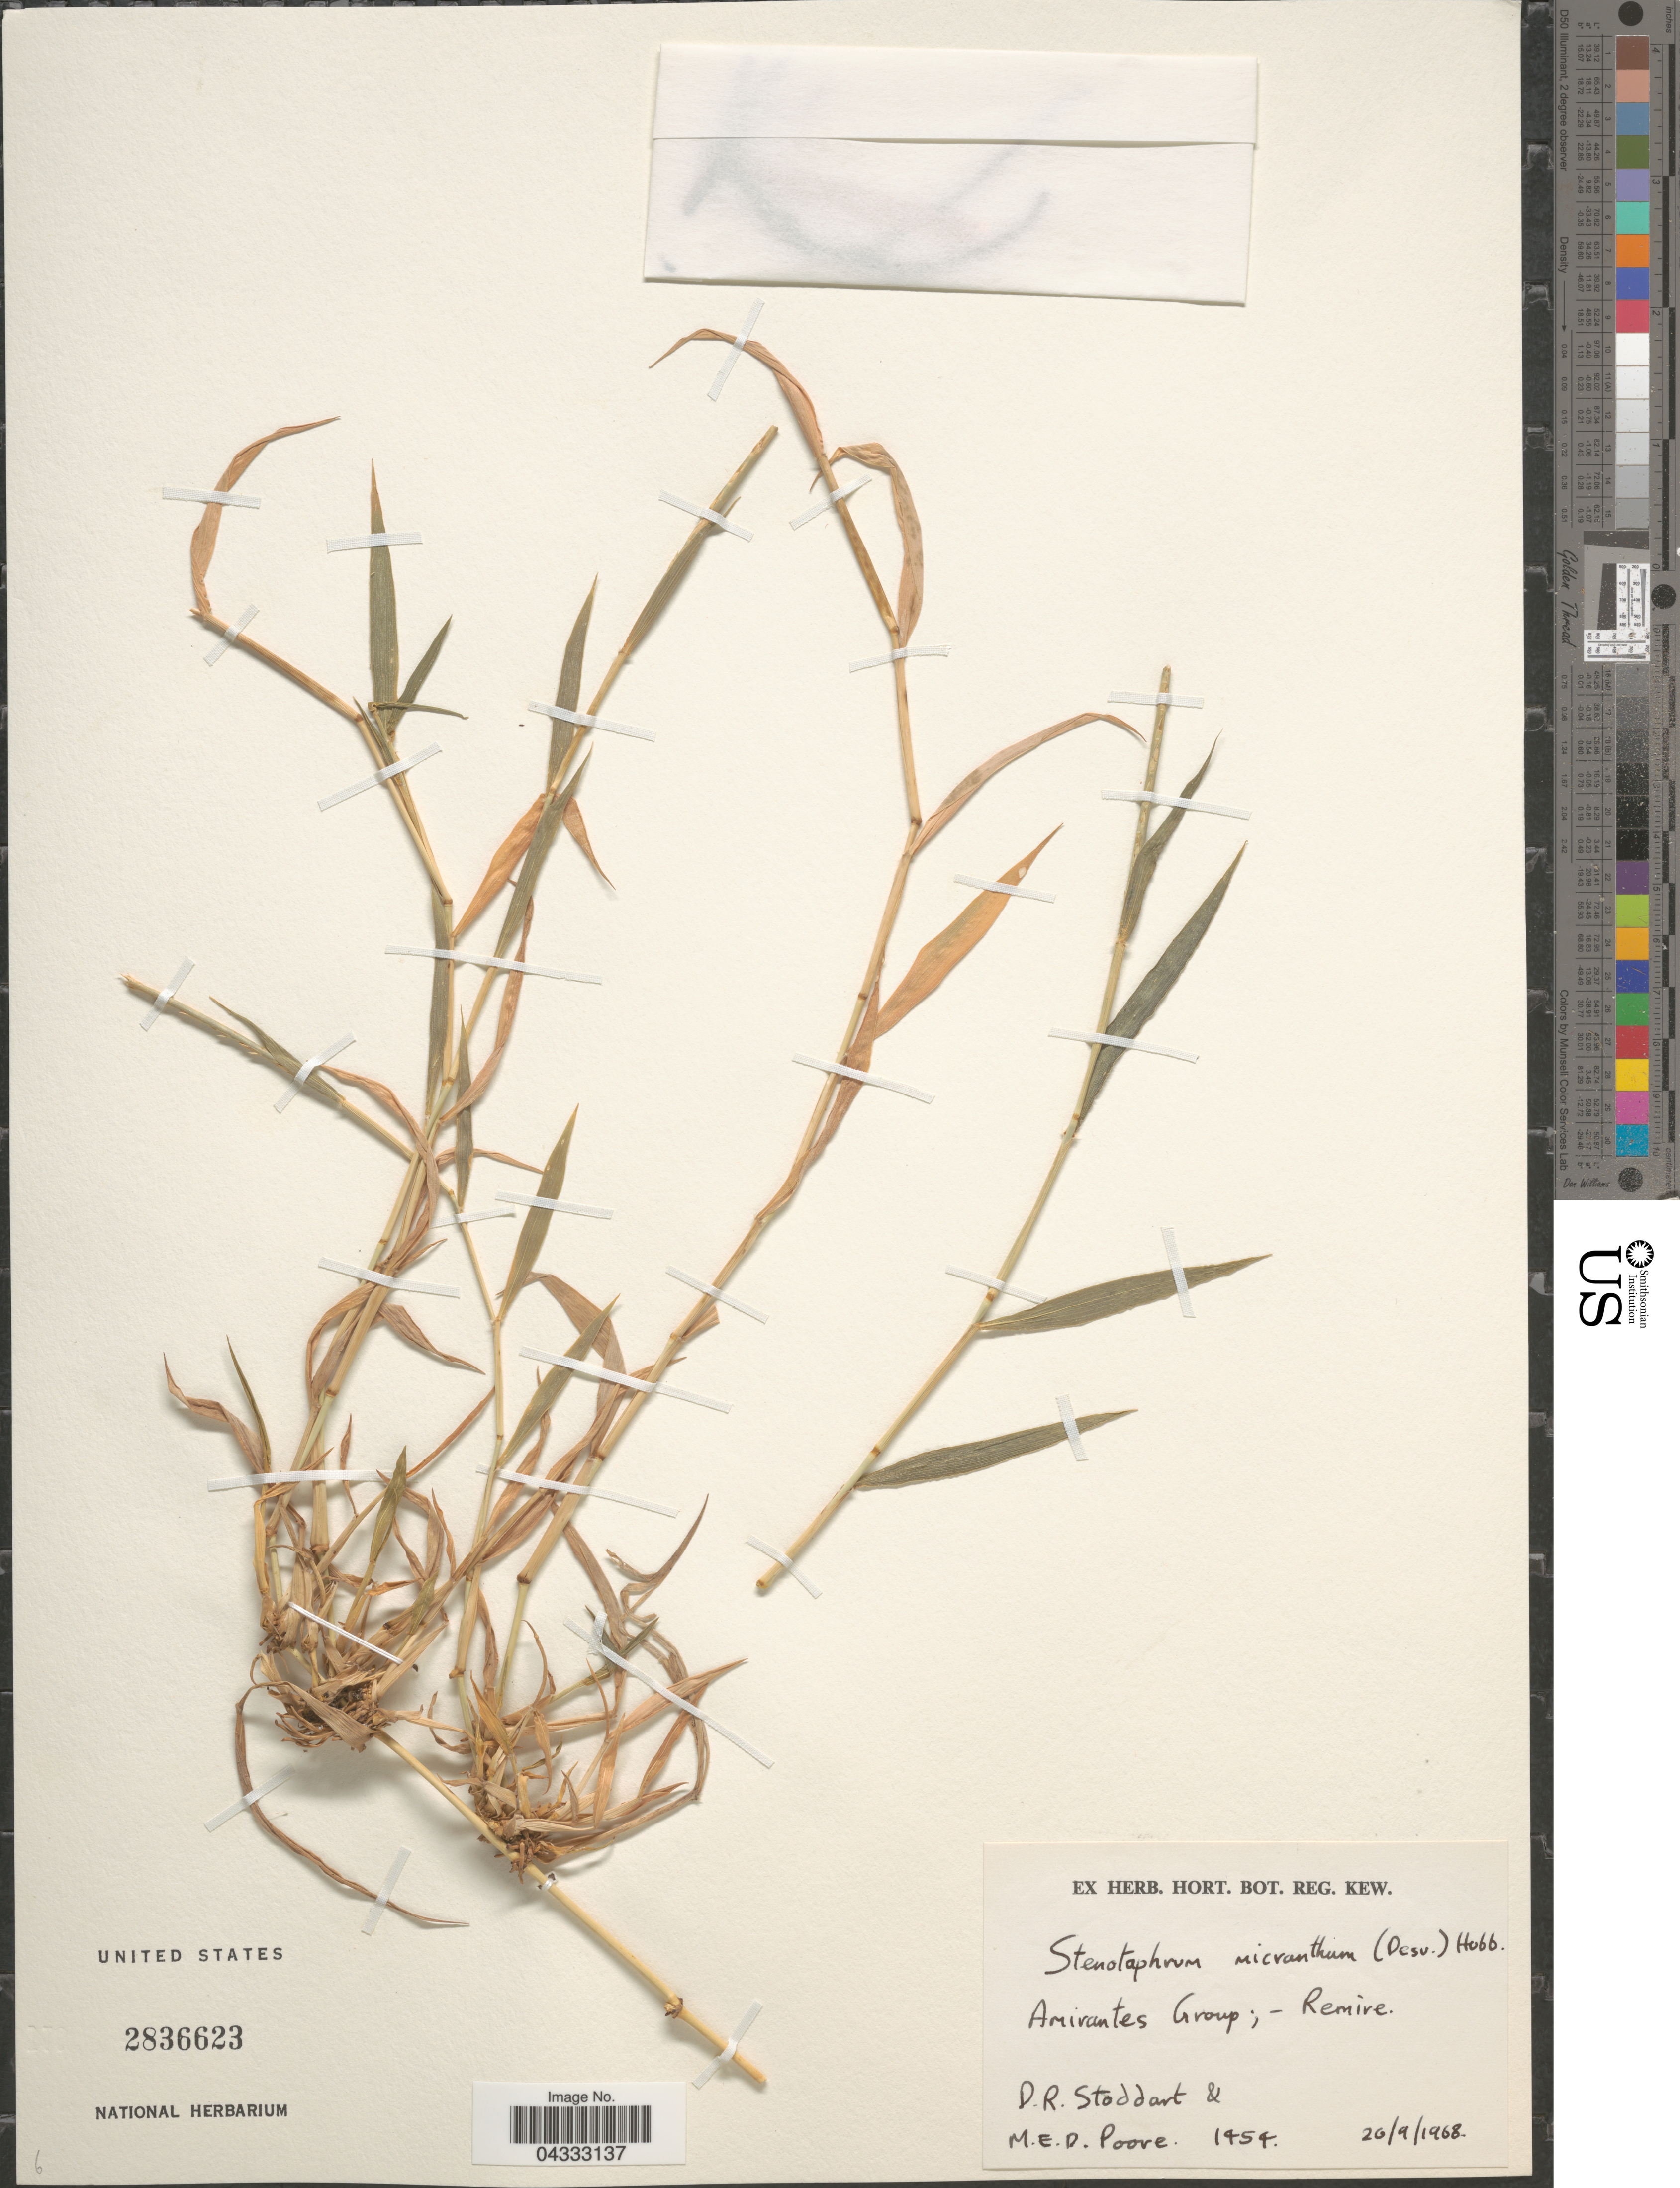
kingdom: Plantae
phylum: Tracheophyta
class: Liliopsida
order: Poales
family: Poaceae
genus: Stenotaphrum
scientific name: Stenotaphrum micranthum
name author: (Desv.) C.E. Hubb.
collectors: D. R. Stoddart & M. E. D. Poore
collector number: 1454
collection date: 1968-09-20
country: Seychelles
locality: Amriantes Group; - Remire.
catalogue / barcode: US 2836623